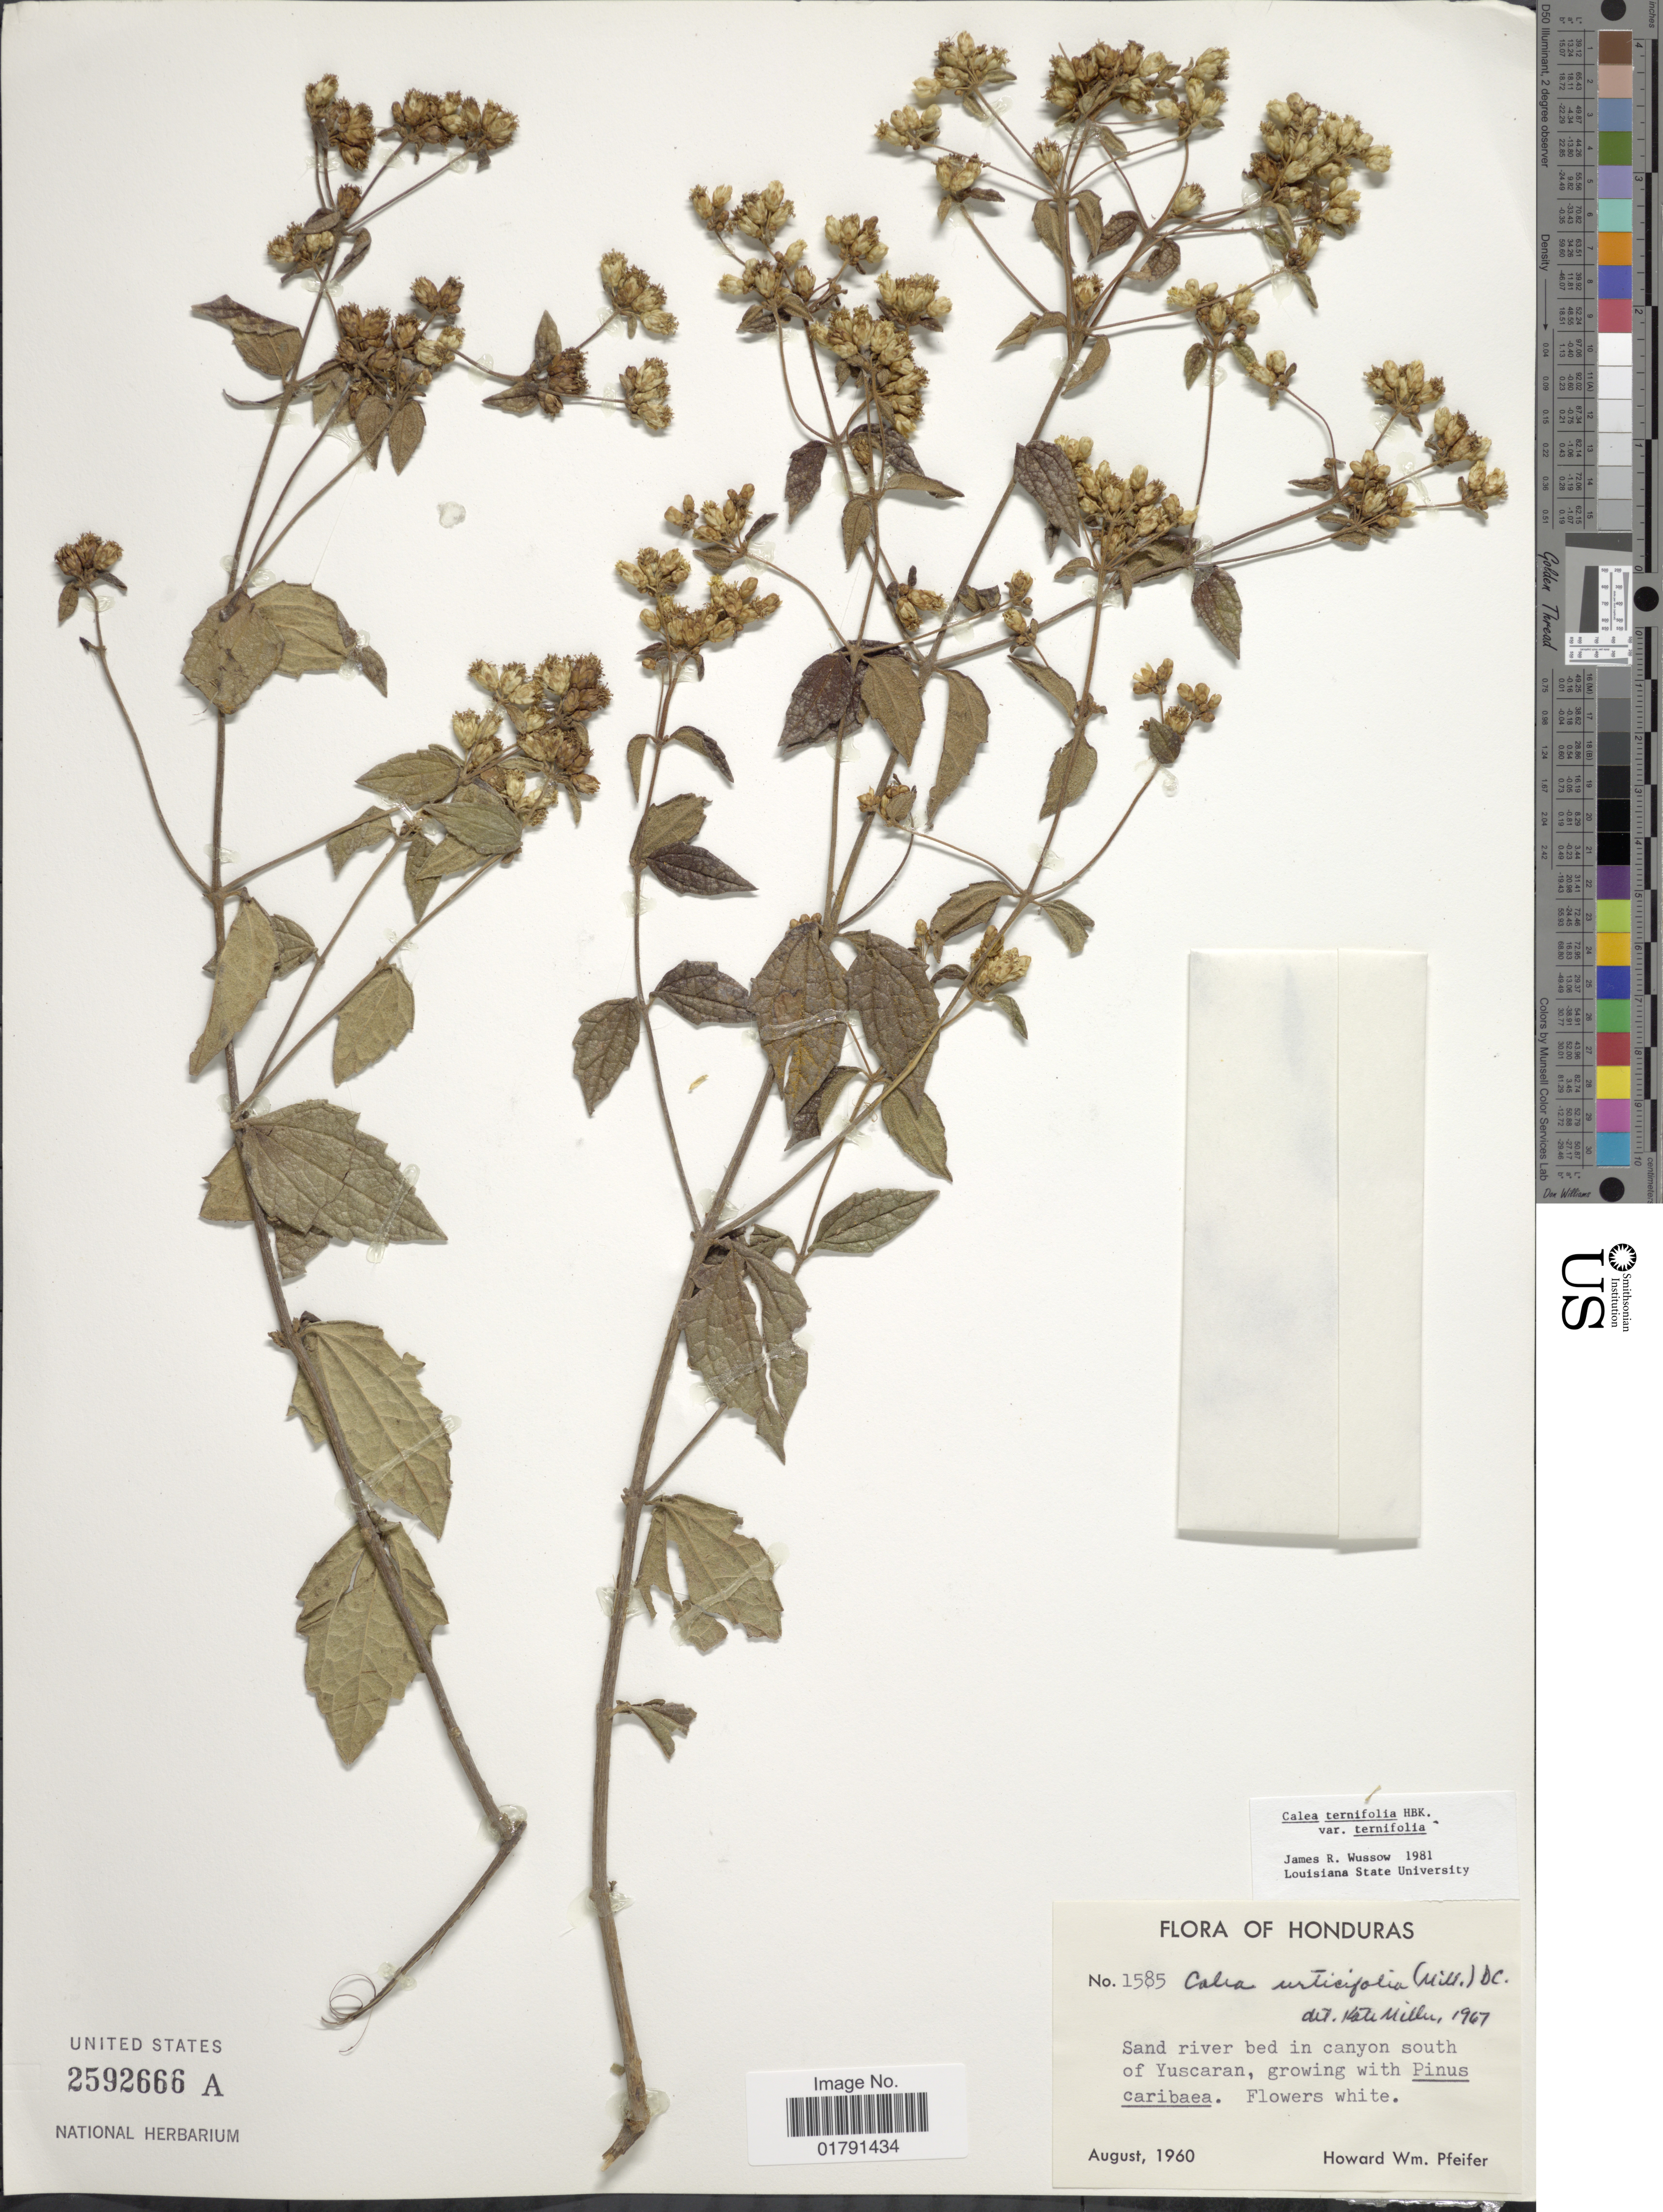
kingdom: Plantae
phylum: Tracheophyta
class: Magnoliopsida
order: Asterales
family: Asteraceae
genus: Calea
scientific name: Calea ternifolia var. ternifolia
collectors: H. W. Pfeifer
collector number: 1585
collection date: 1960-08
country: Honduras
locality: Sand river bed in canyon south of Yuscaran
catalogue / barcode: US 2592666A